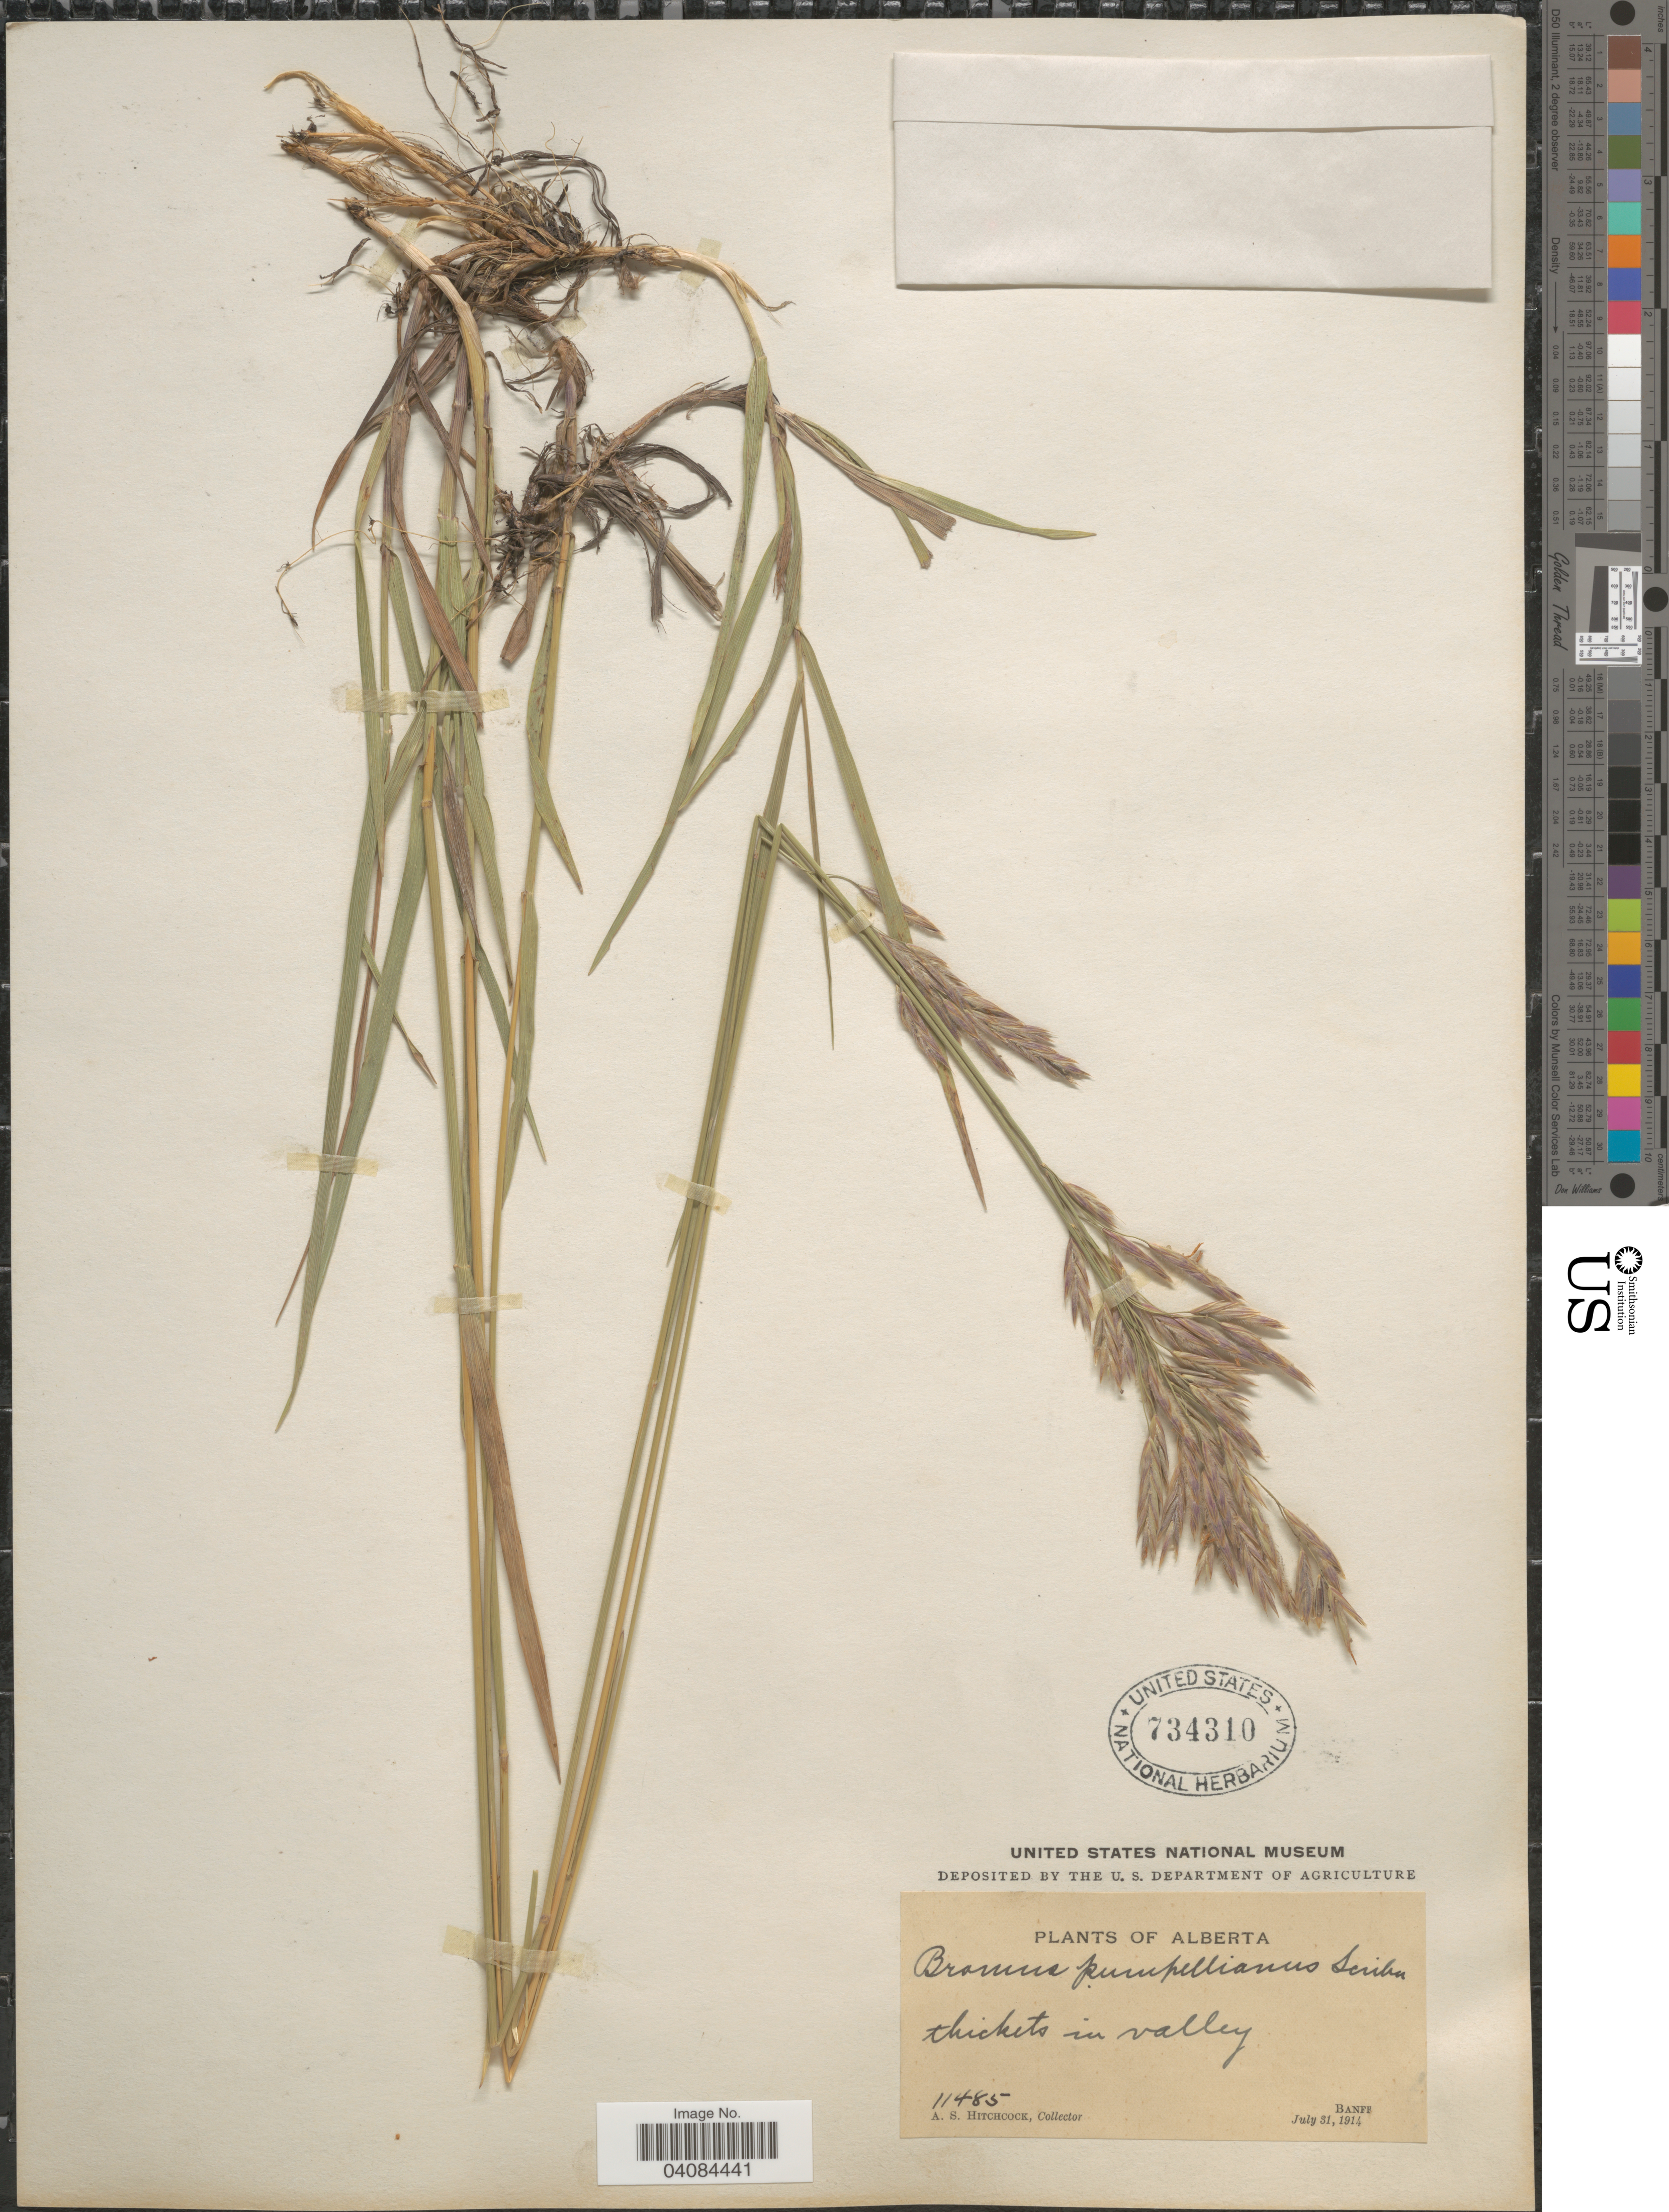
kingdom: Plantae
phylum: Tracheophyta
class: Liliopsida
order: Poales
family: Poaceae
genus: Bromus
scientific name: Bromus pumpellianus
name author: Scribn.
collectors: A. S. Hitchcock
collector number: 11485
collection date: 1914-07-31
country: Canada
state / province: Alberta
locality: Thickets in valley. Banff.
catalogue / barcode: US 734310